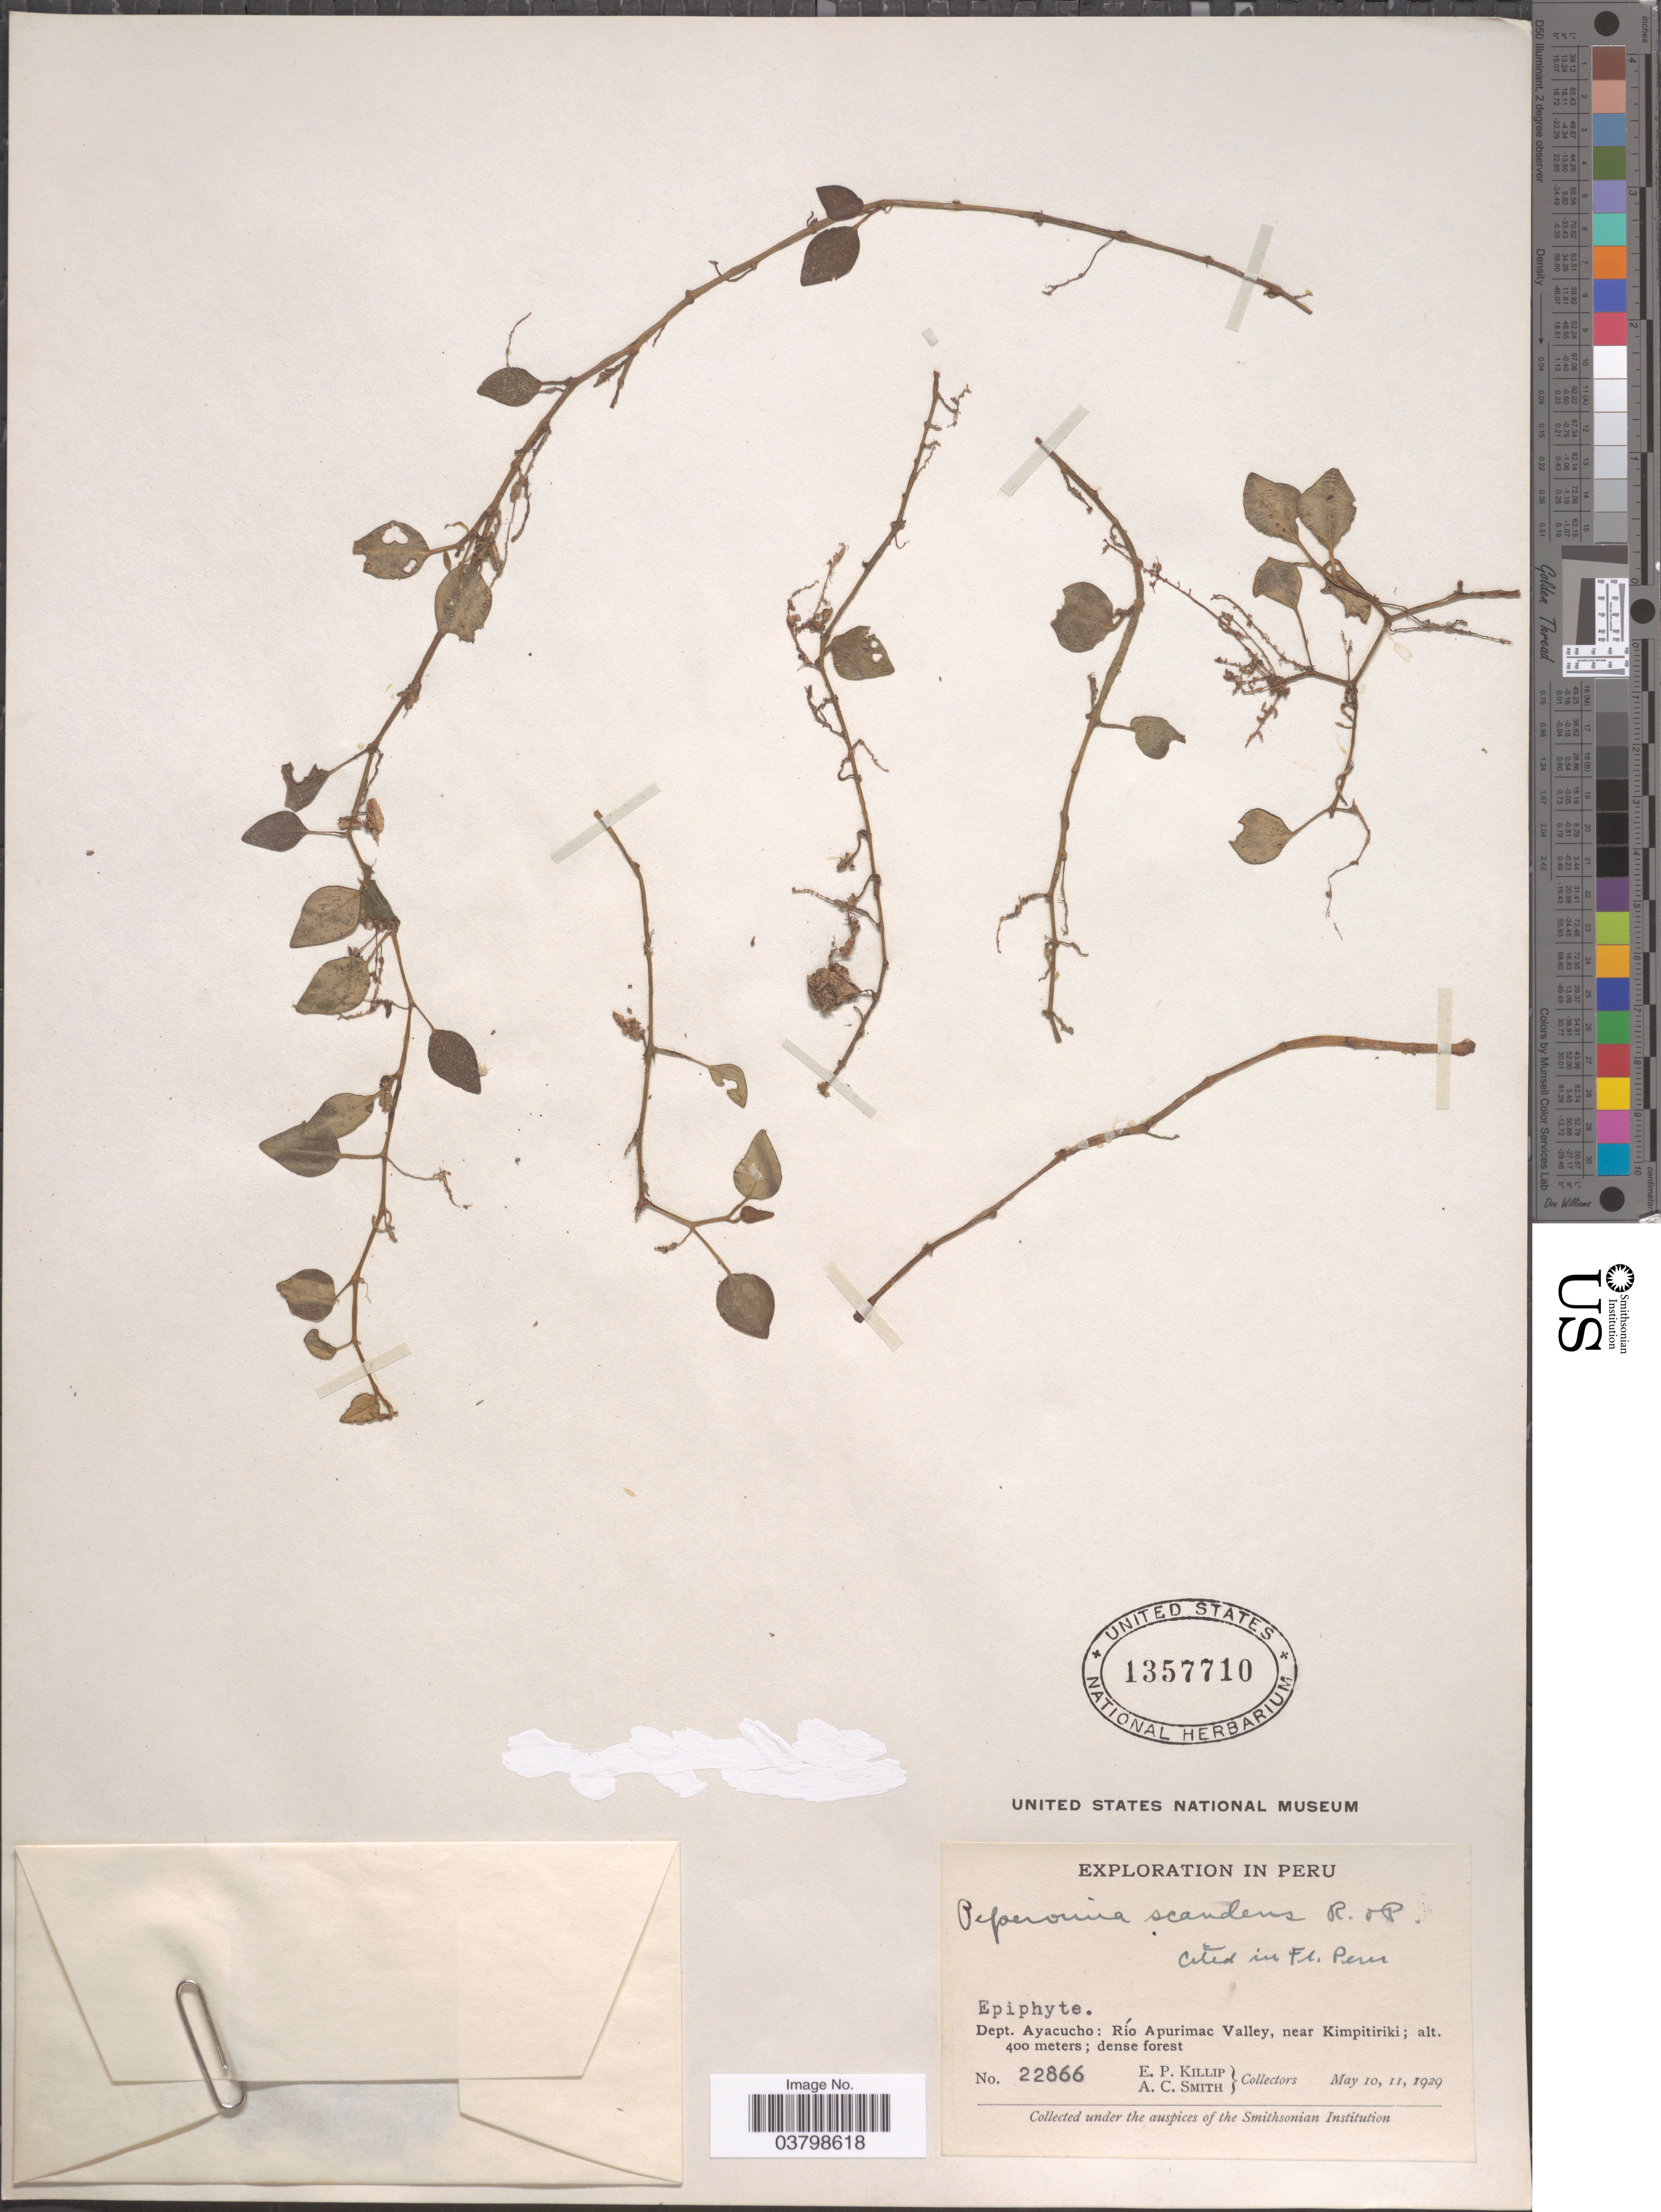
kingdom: Plantae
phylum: Tracheophyta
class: Magnoliopsida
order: Piperales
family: Piperaceae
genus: Peperomia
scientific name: Peperomia serpens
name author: (Sw.) Loudon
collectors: E. P. Killip & A. C. Smith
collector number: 22866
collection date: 1929-05-10/1929-05-11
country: Peru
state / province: Apurímac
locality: Dept. Ayacucho: Río Apurimac Valley, near Kimpitiriki.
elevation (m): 400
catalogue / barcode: US 1357710